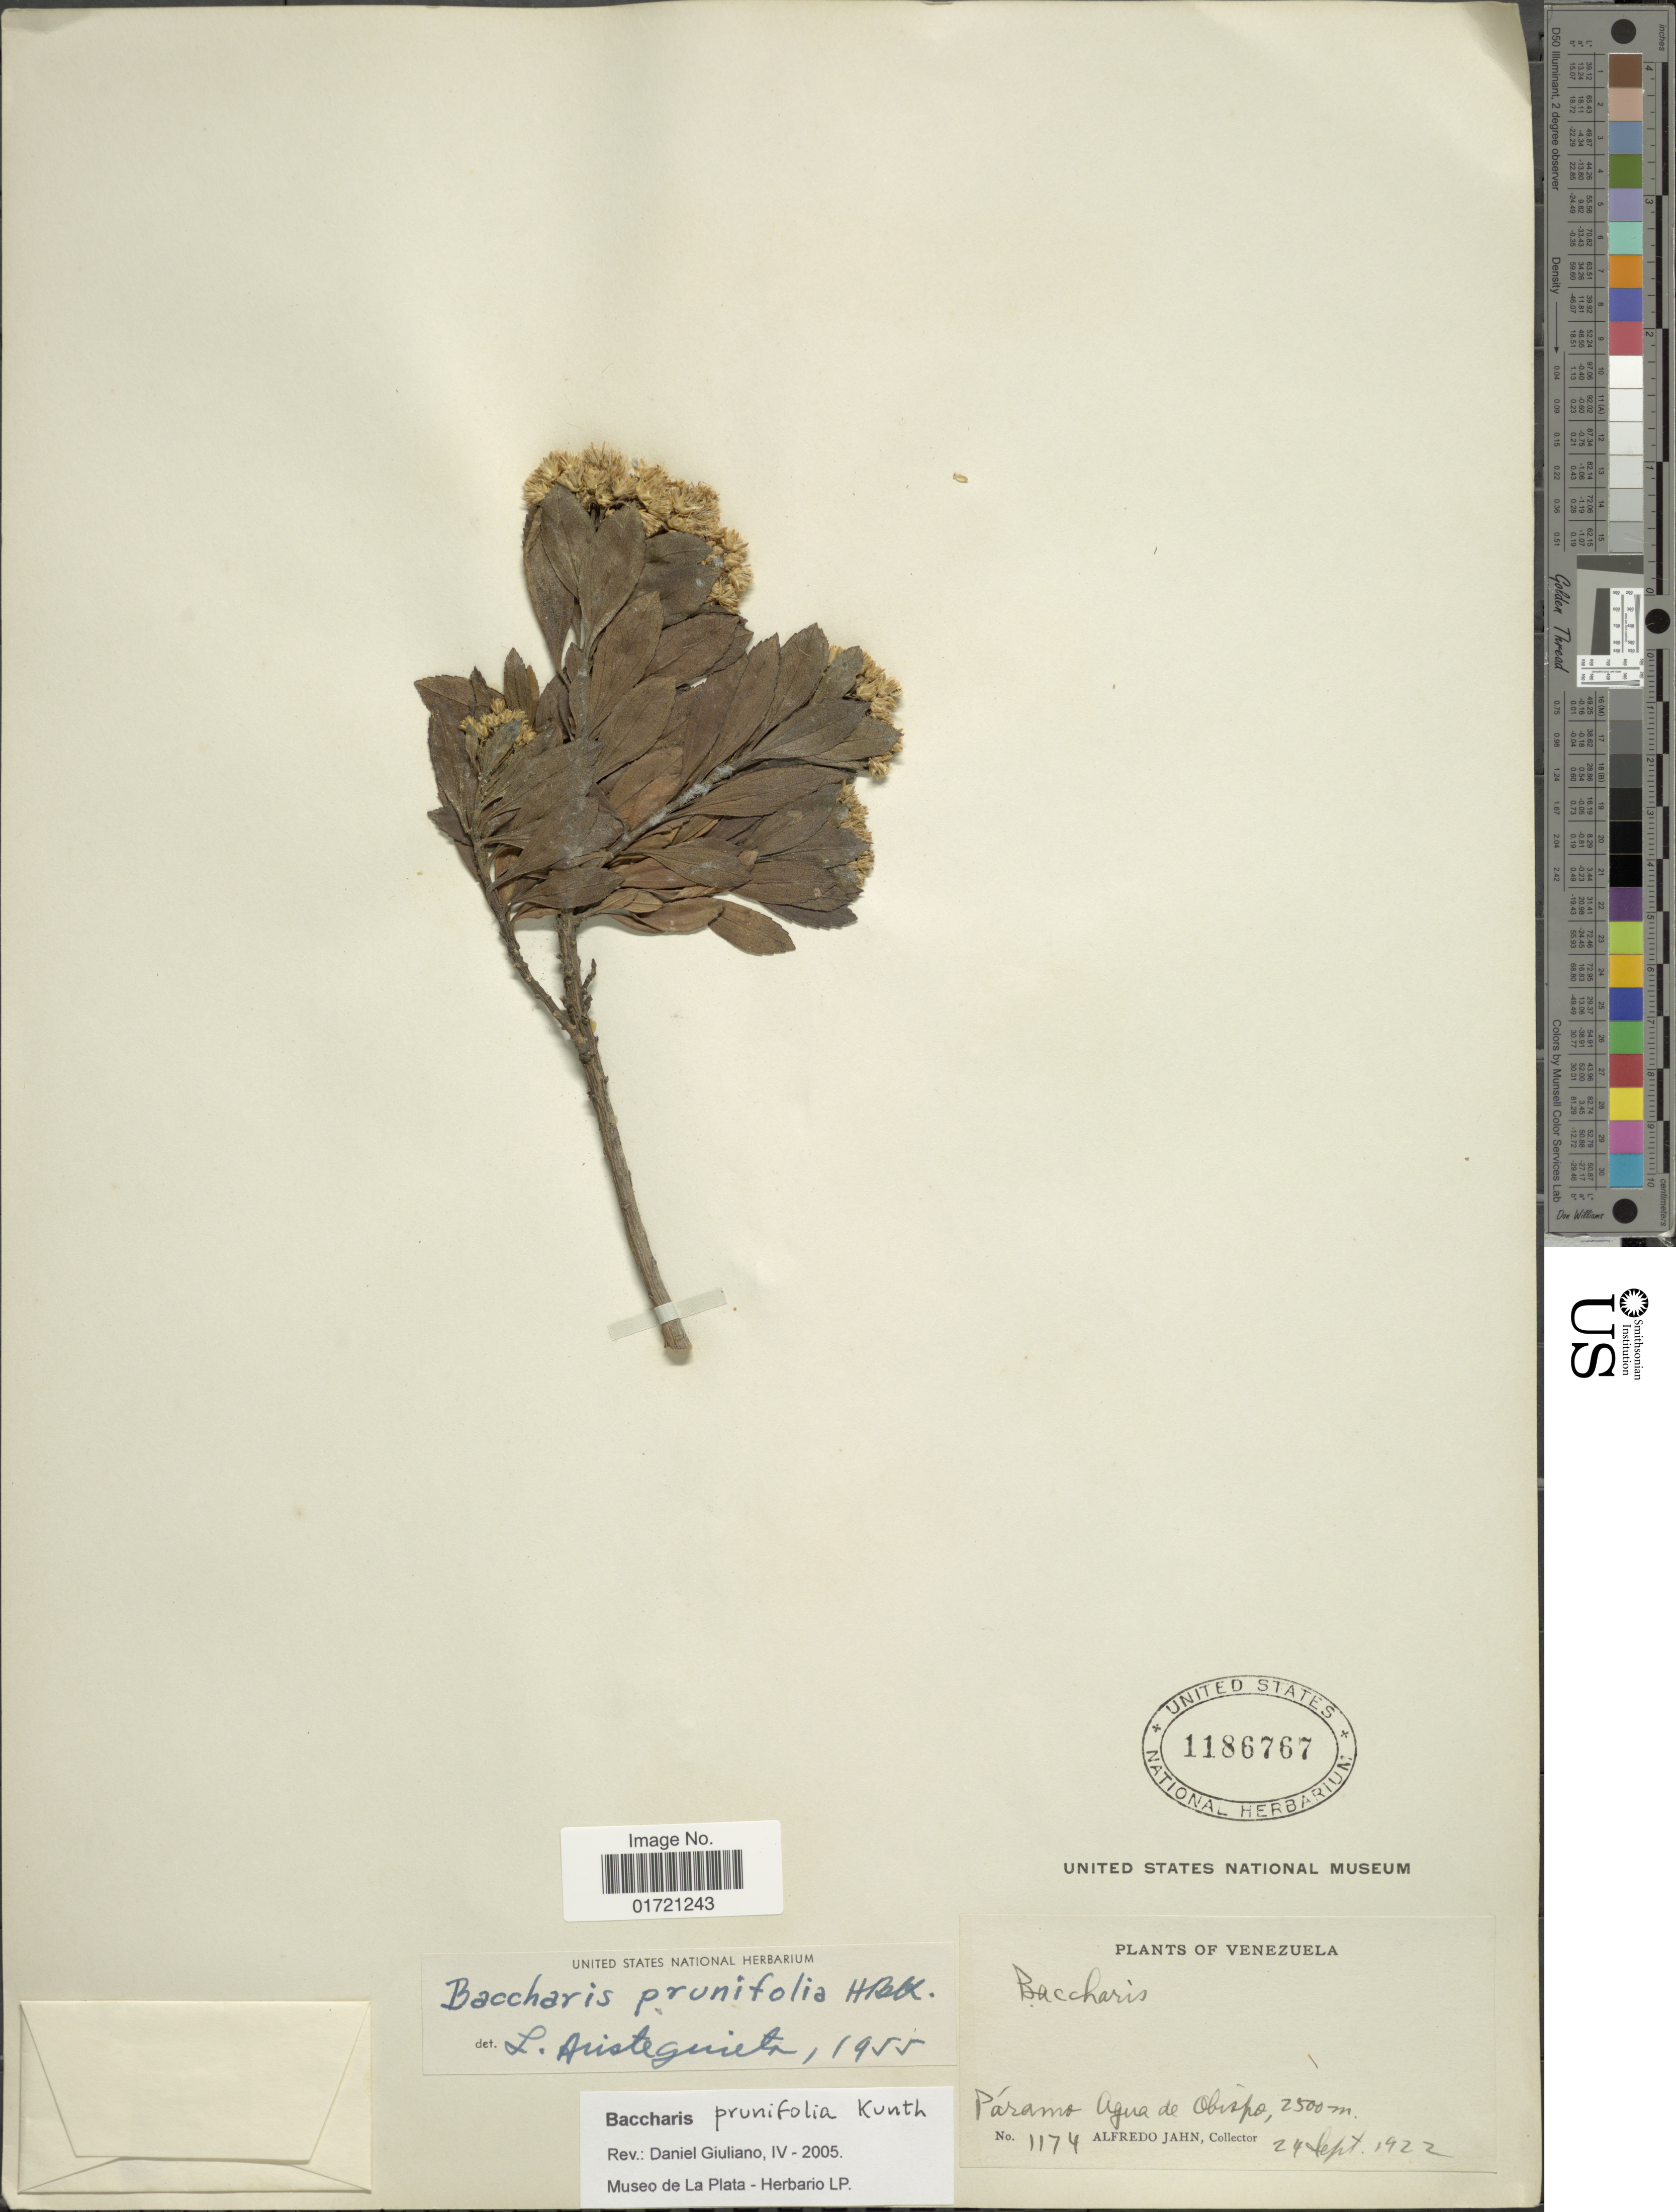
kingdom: Plantae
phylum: Tracheophyta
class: Magnoliopsida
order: Asterales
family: Asteraceae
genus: Baccharis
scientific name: Baccharis prunifolia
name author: Kunth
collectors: A. Jahn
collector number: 1174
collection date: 1922-09-24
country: Venezuela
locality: Páramo Agua de Obispo.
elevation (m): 2500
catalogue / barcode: US 1186767